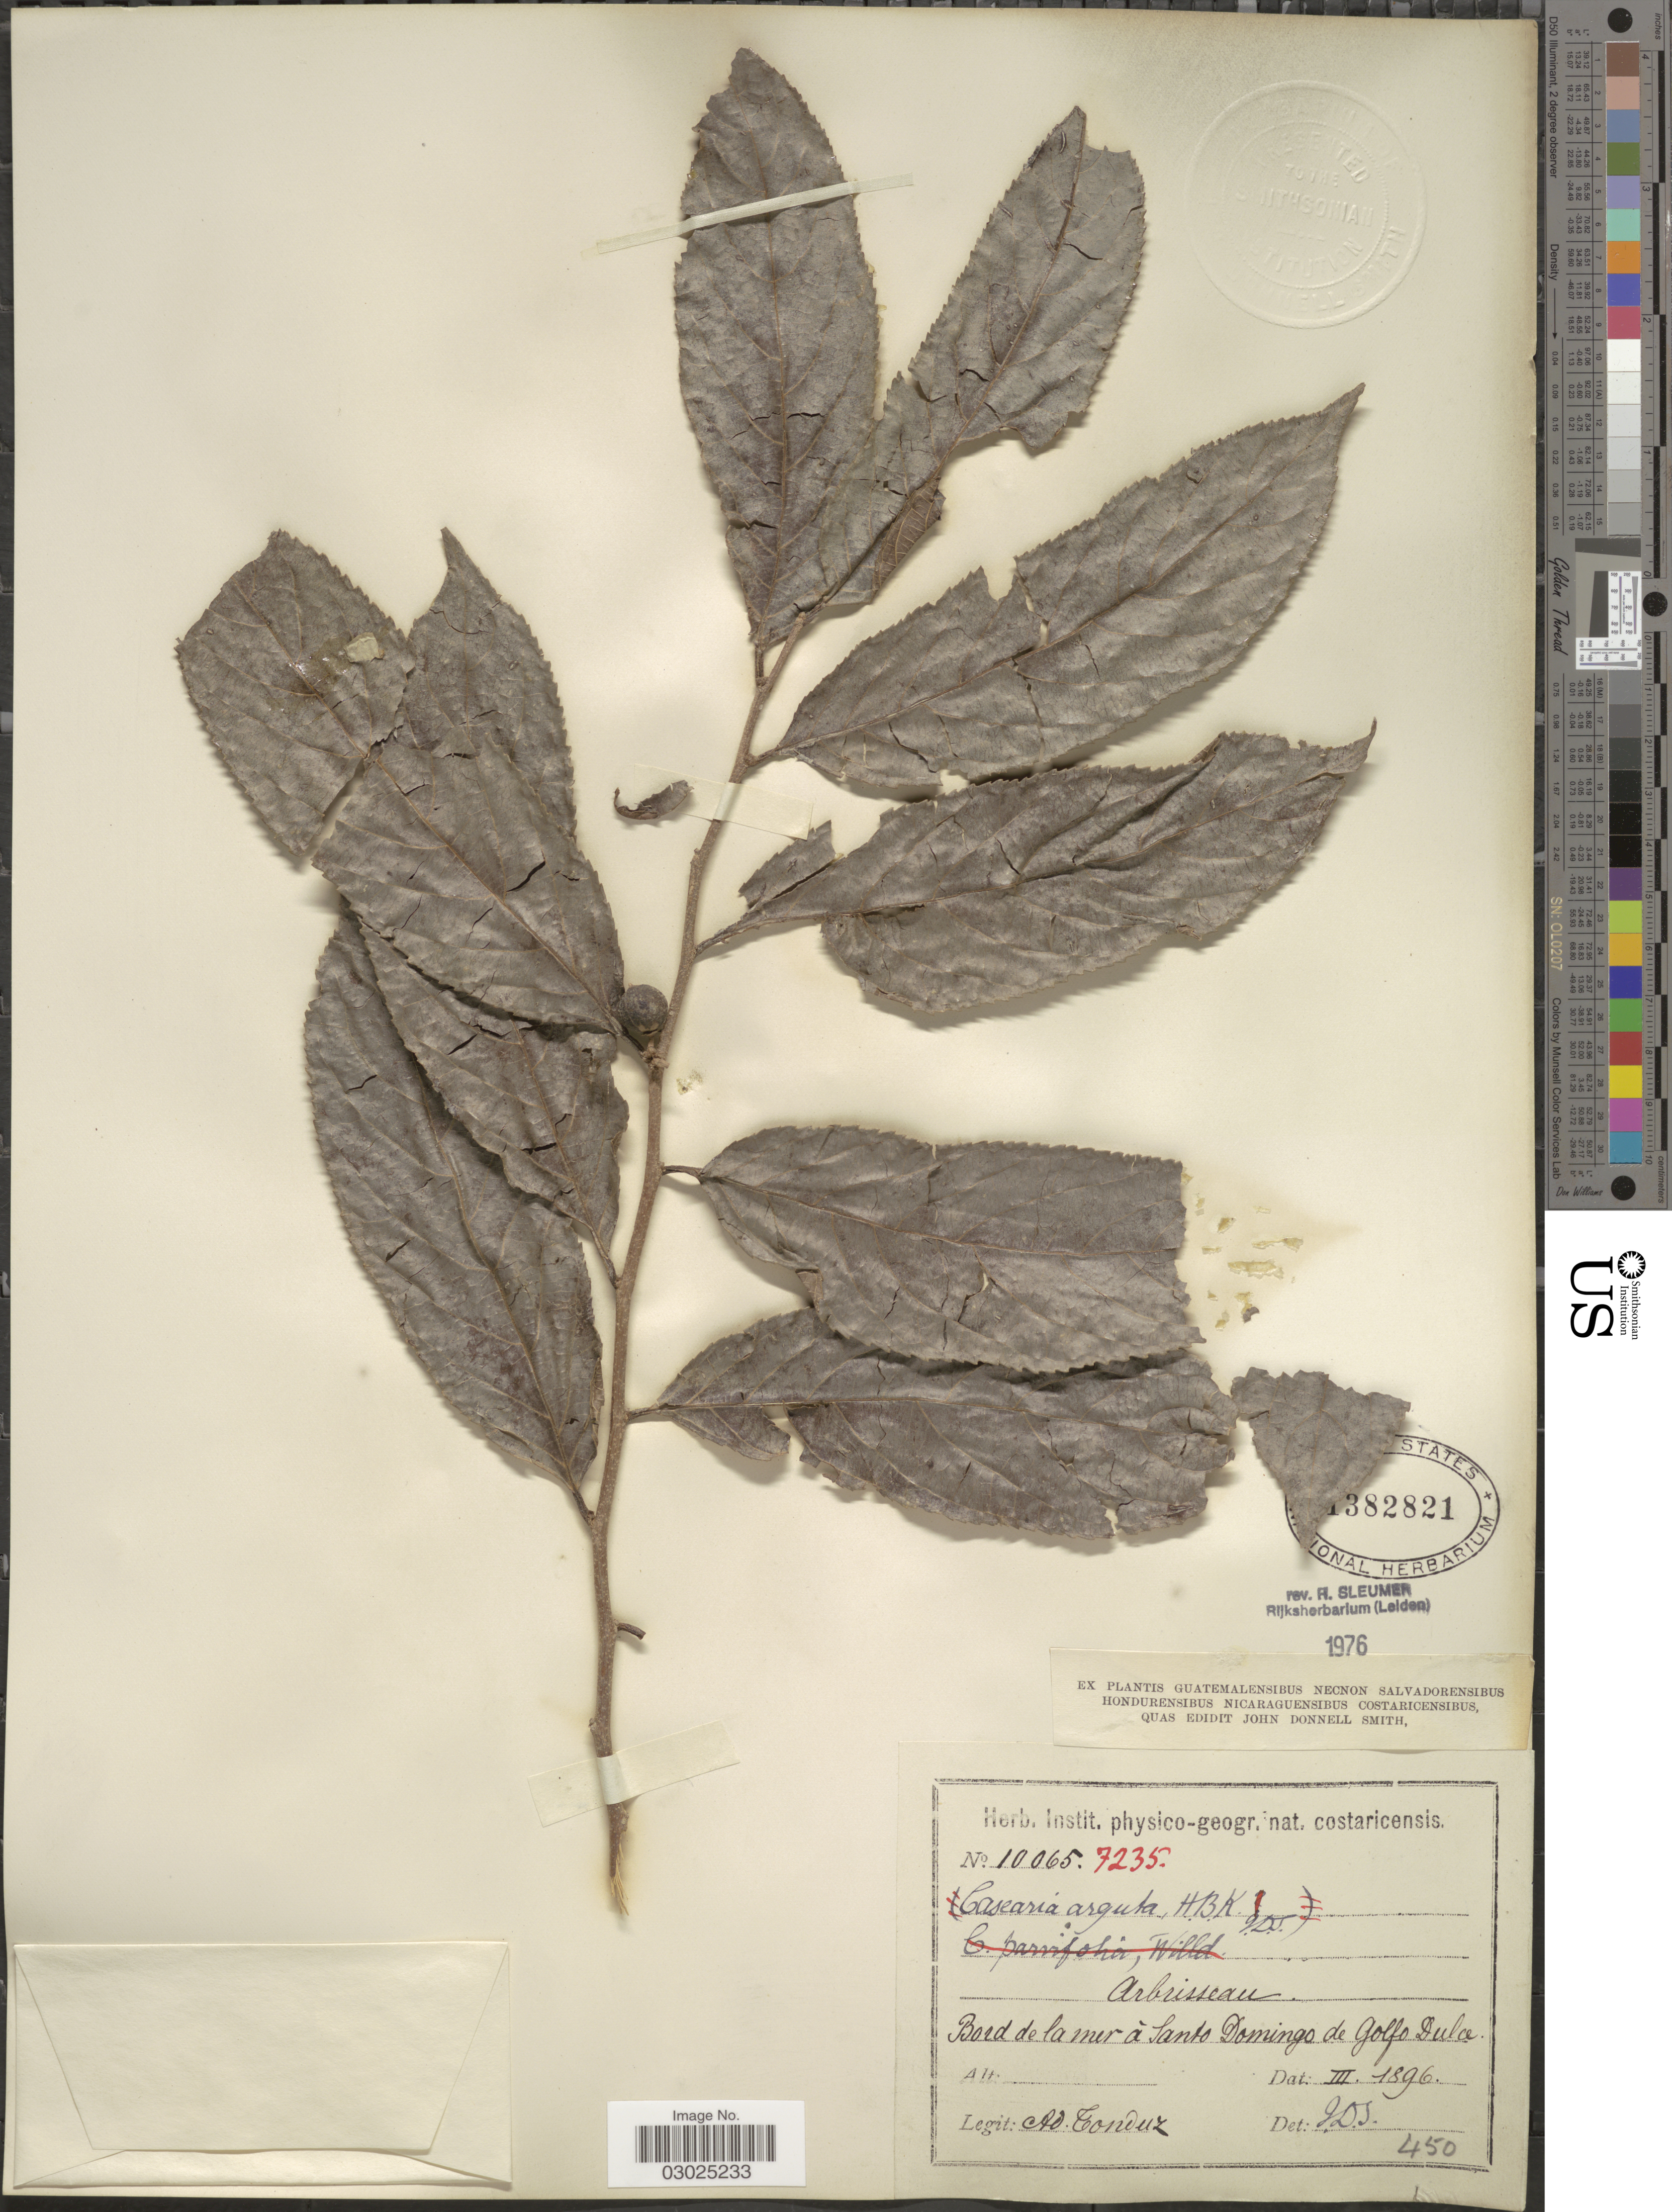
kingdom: Plantae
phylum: Tracheophyta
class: Magnoliopsida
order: Malpighiales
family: Salicaceae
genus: Casearia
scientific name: Casearia arguta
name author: Kunth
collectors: A. Tonduz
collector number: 10065/7235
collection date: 1896-03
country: Costa Rica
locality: Bord de la mer á Santo Domingo de Golfo Dulce.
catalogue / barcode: US 1382821